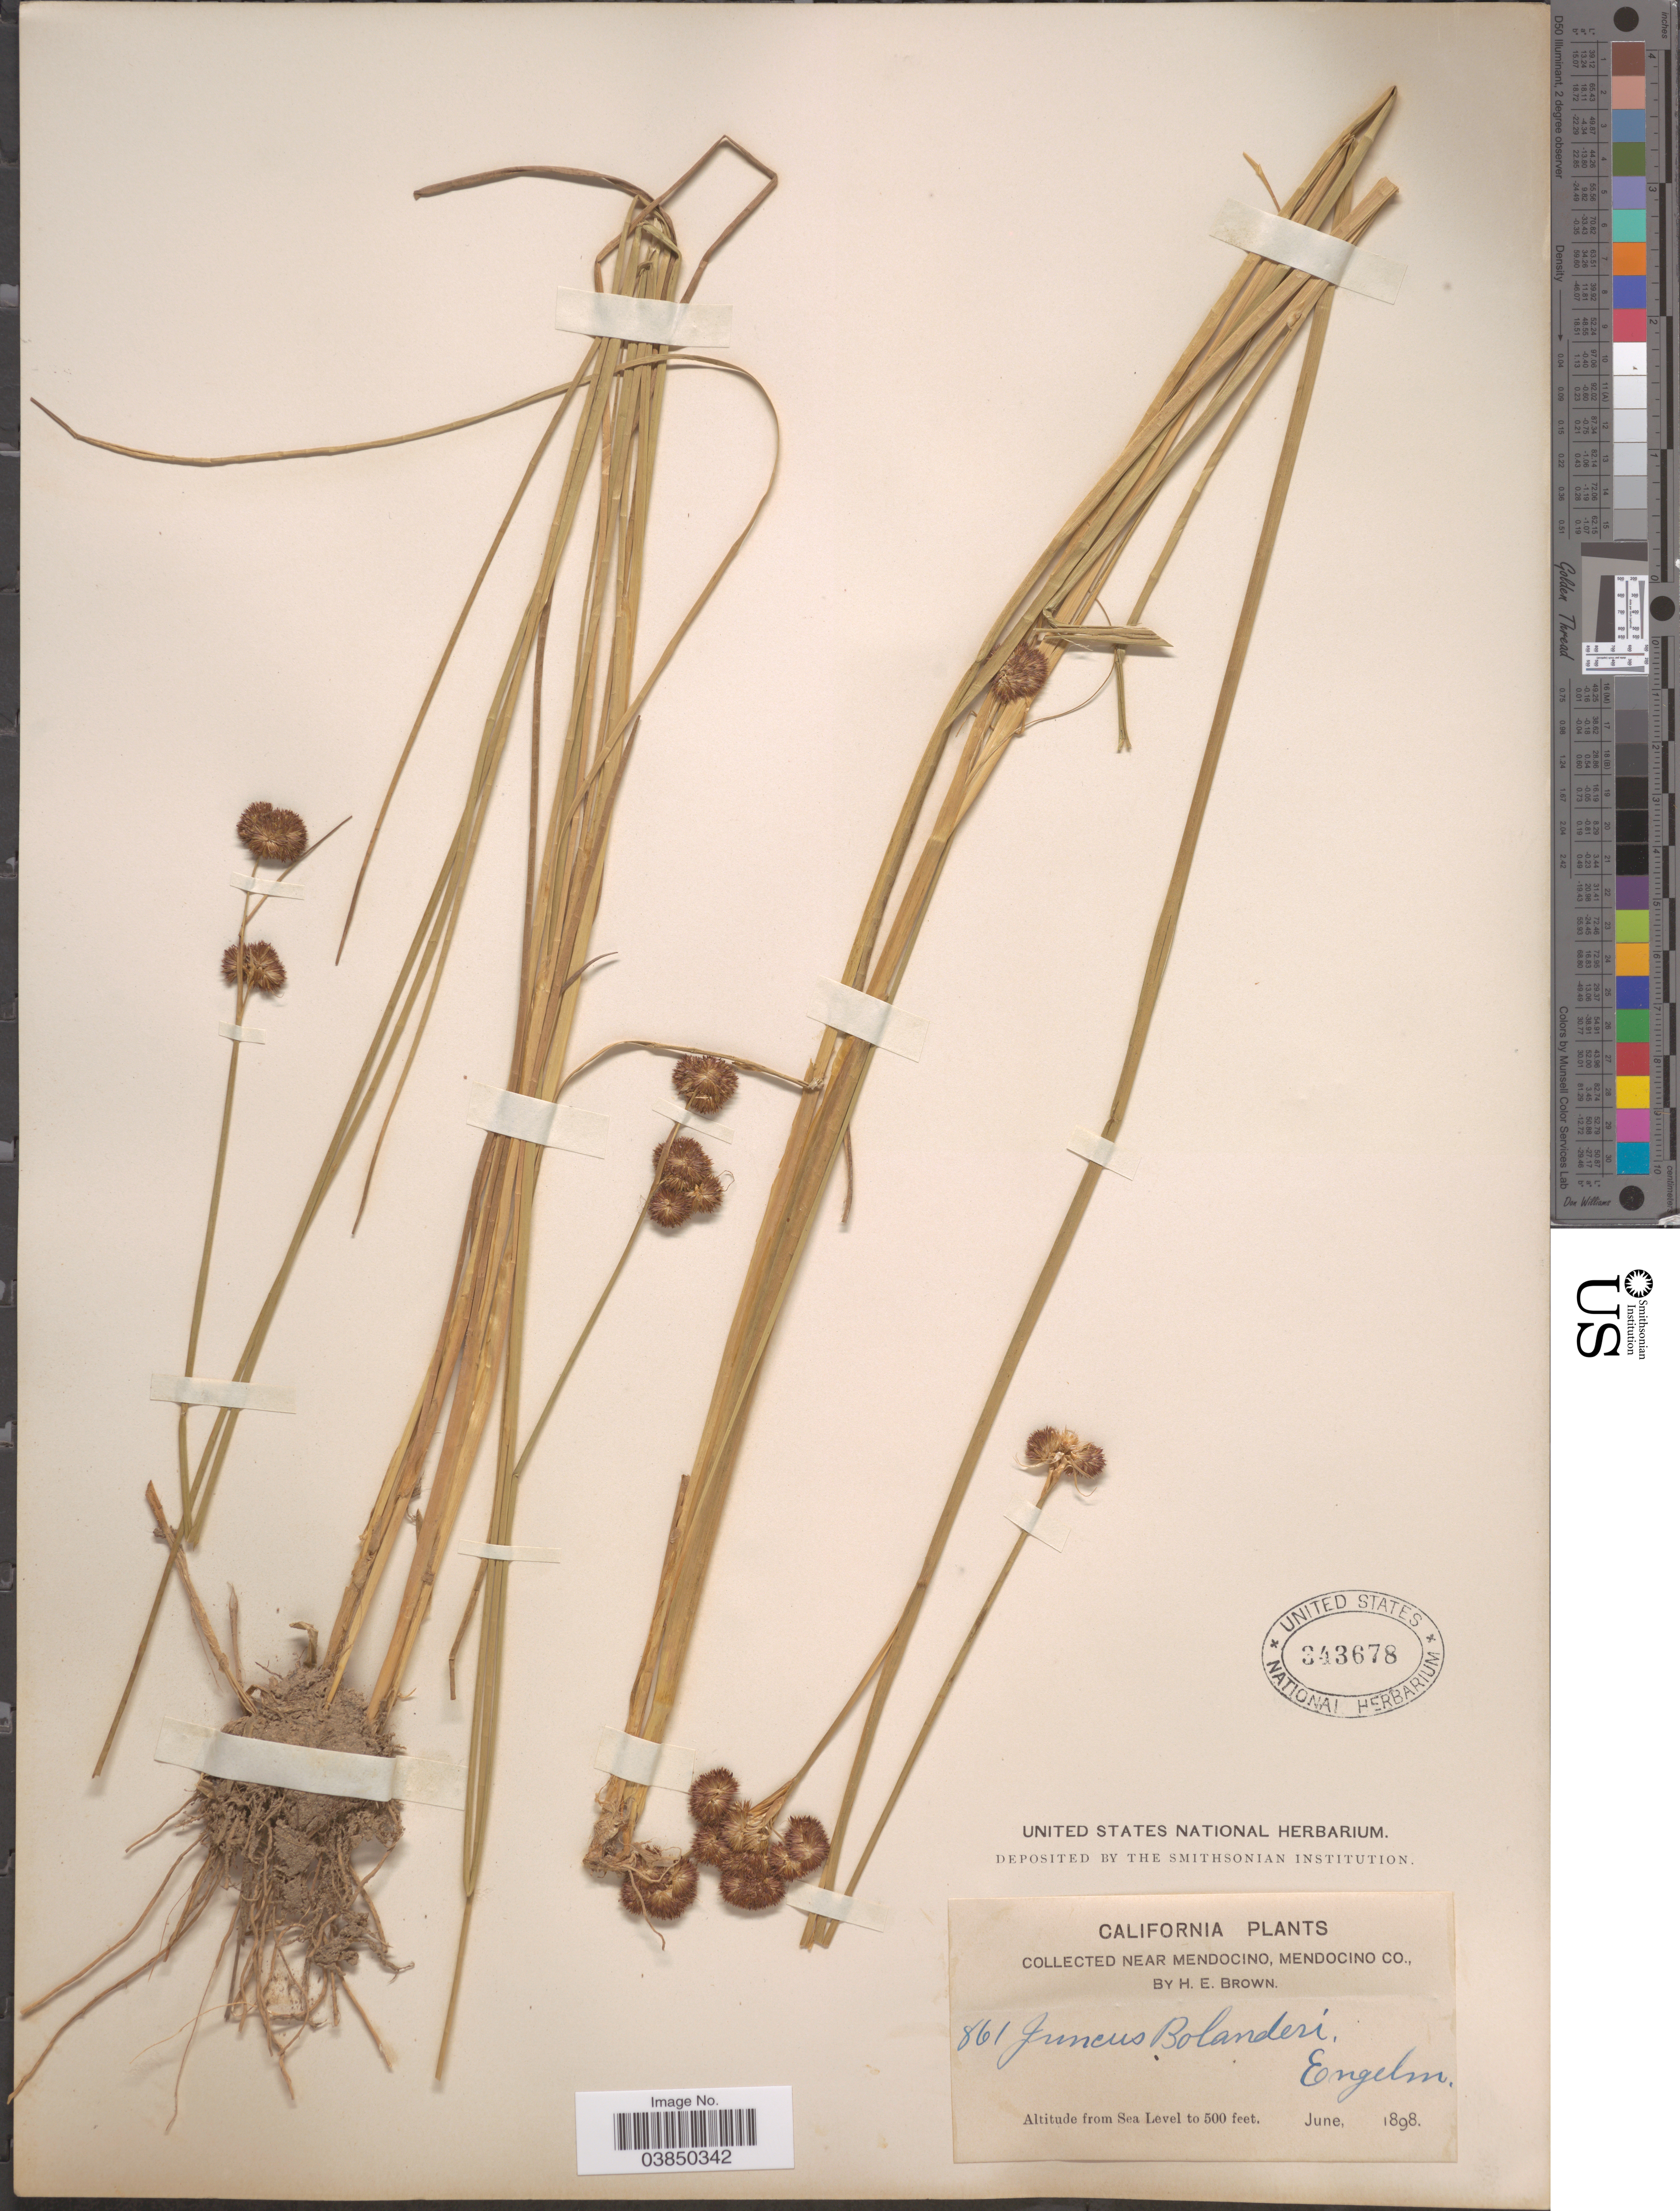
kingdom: Plantae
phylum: Tracheophyta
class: Liliopsida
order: Poales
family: Juncaceae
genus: Juncus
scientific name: Juncus bolanderi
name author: Engelm.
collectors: H. E. Brown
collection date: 1898-06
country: United States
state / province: California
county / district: Mendocino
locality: Near Mendocino, Mendocion Co.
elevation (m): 0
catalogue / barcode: US 343678